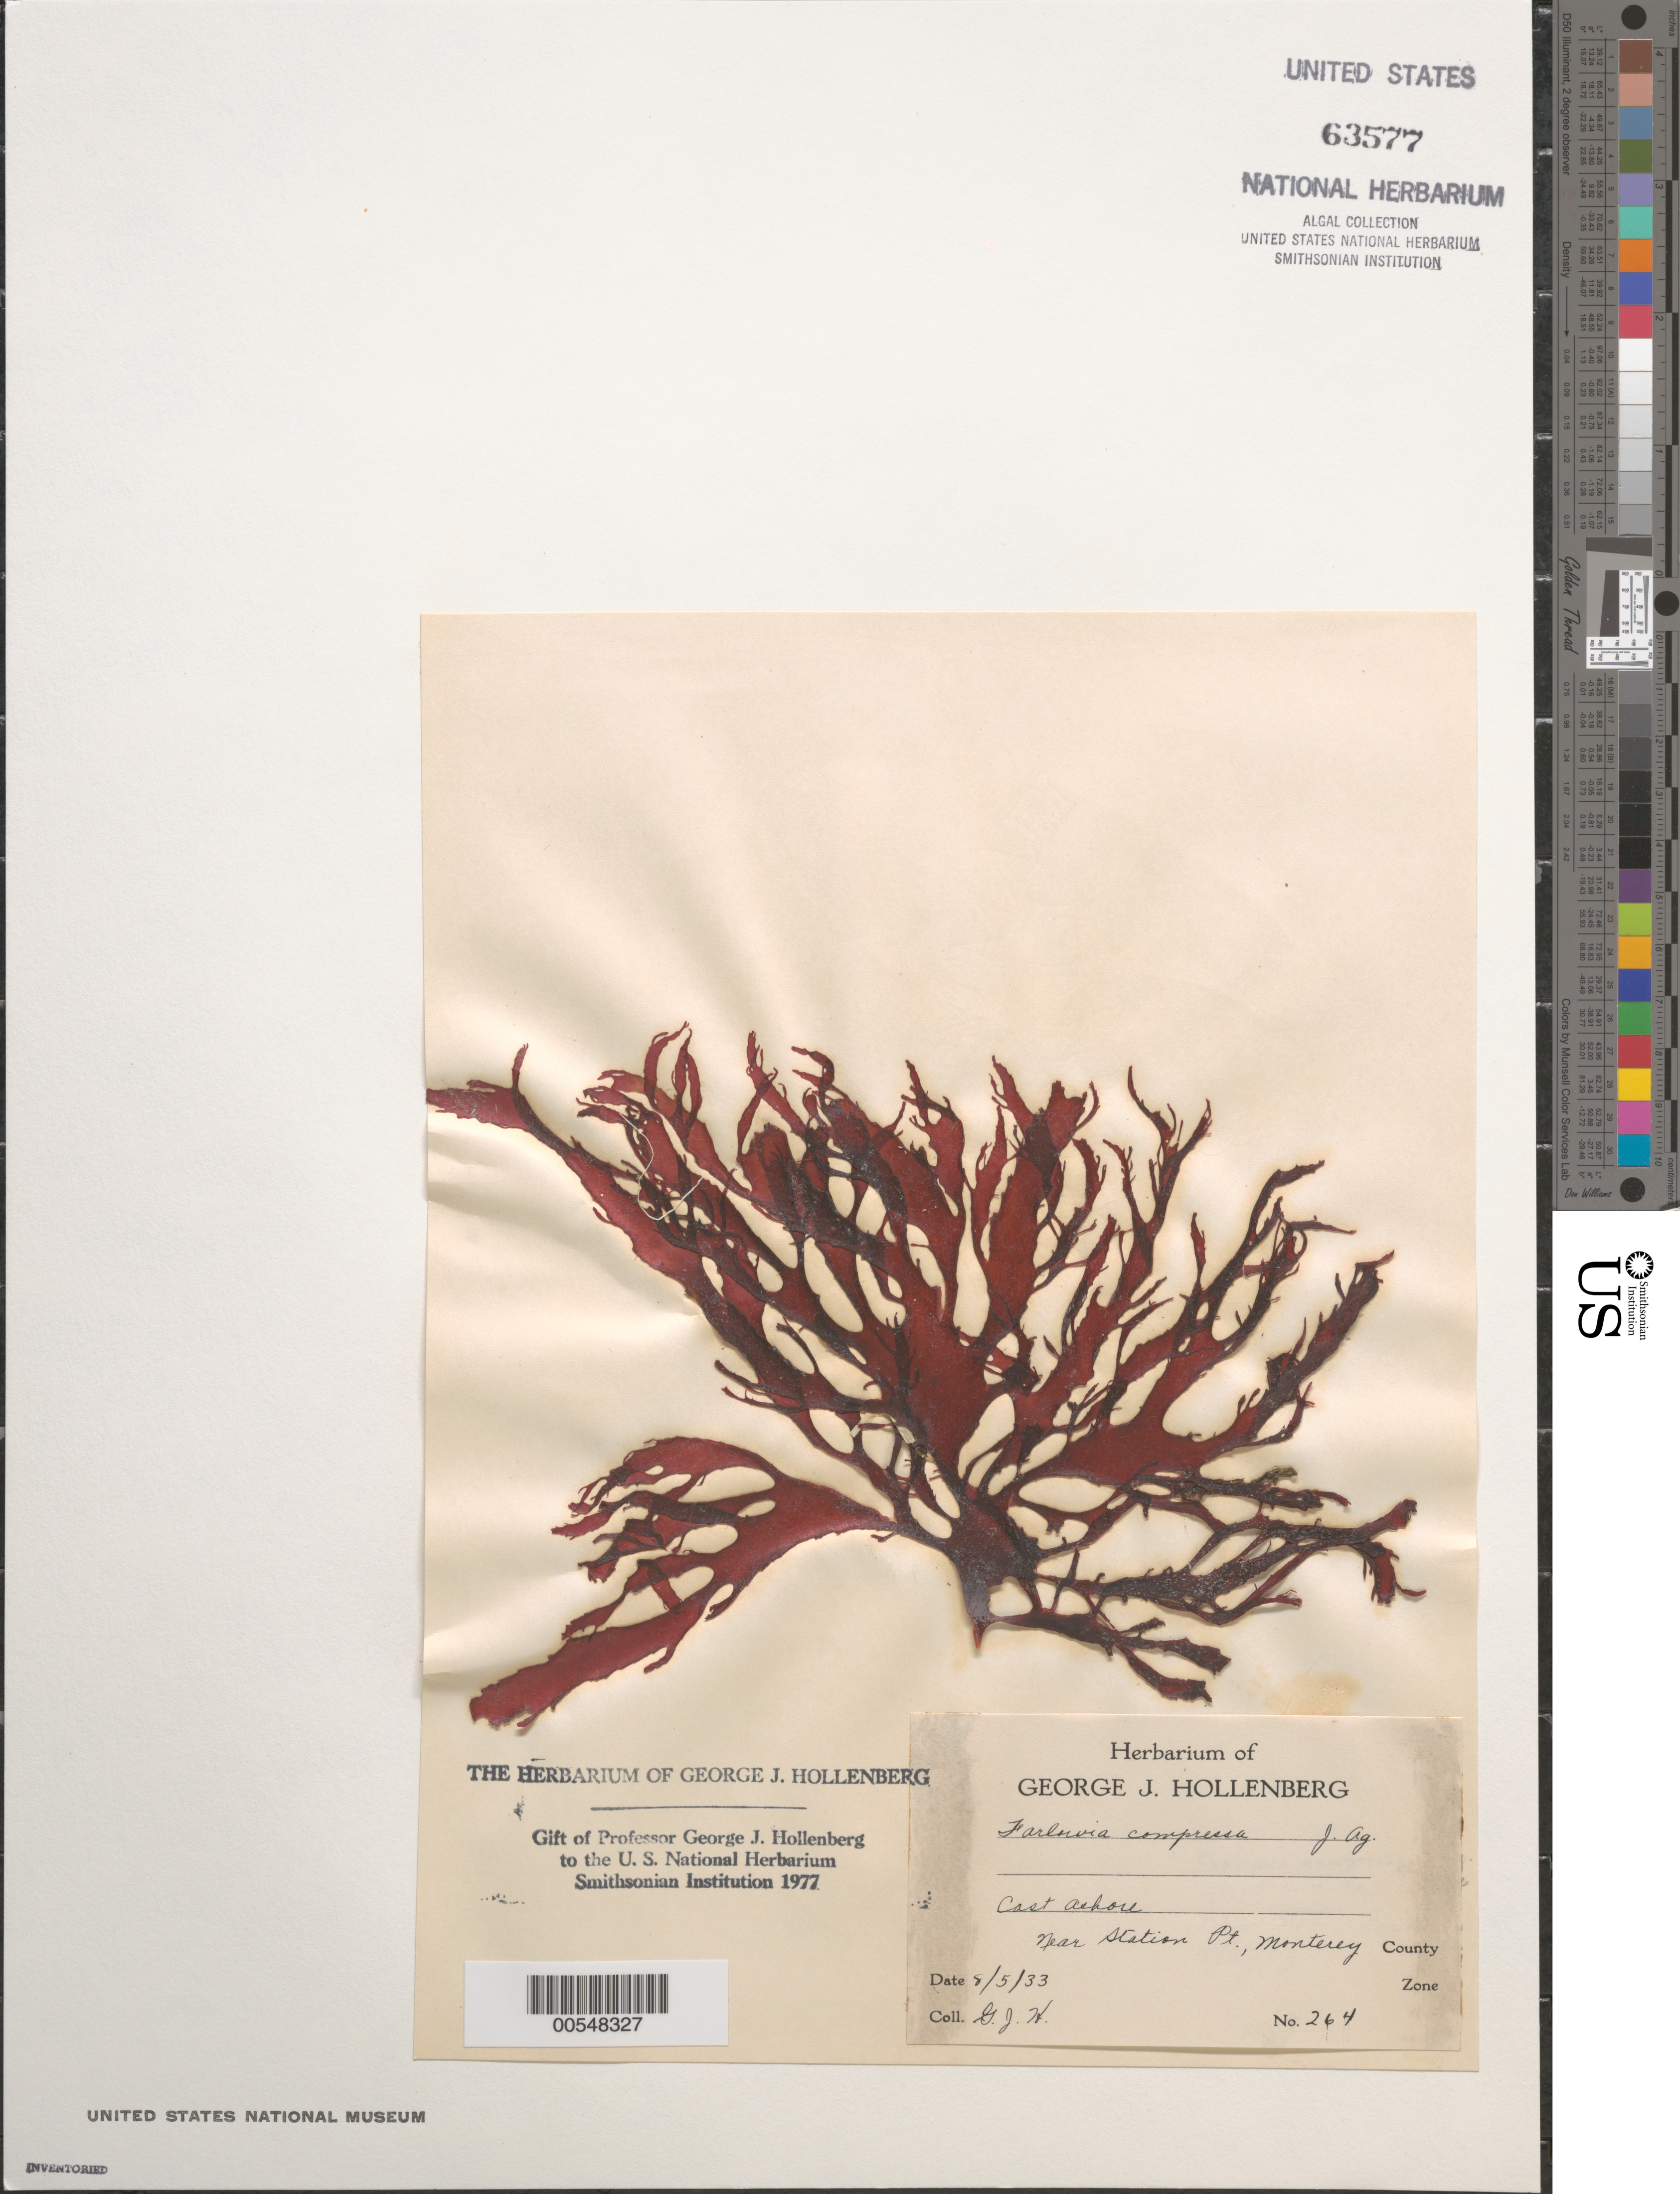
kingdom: Plantae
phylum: Rhodophyta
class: Florideophyceae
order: Gigartinales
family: Dumontiaceae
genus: Farlowia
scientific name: Farlowia compressa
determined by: Hollenberg, George J.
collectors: G. Hollenberg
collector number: GJH 264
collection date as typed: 05 Aug 1933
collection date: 1933-08-05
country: United States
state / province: California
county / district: Monterey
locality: Near Station Point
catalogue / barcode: US 63577